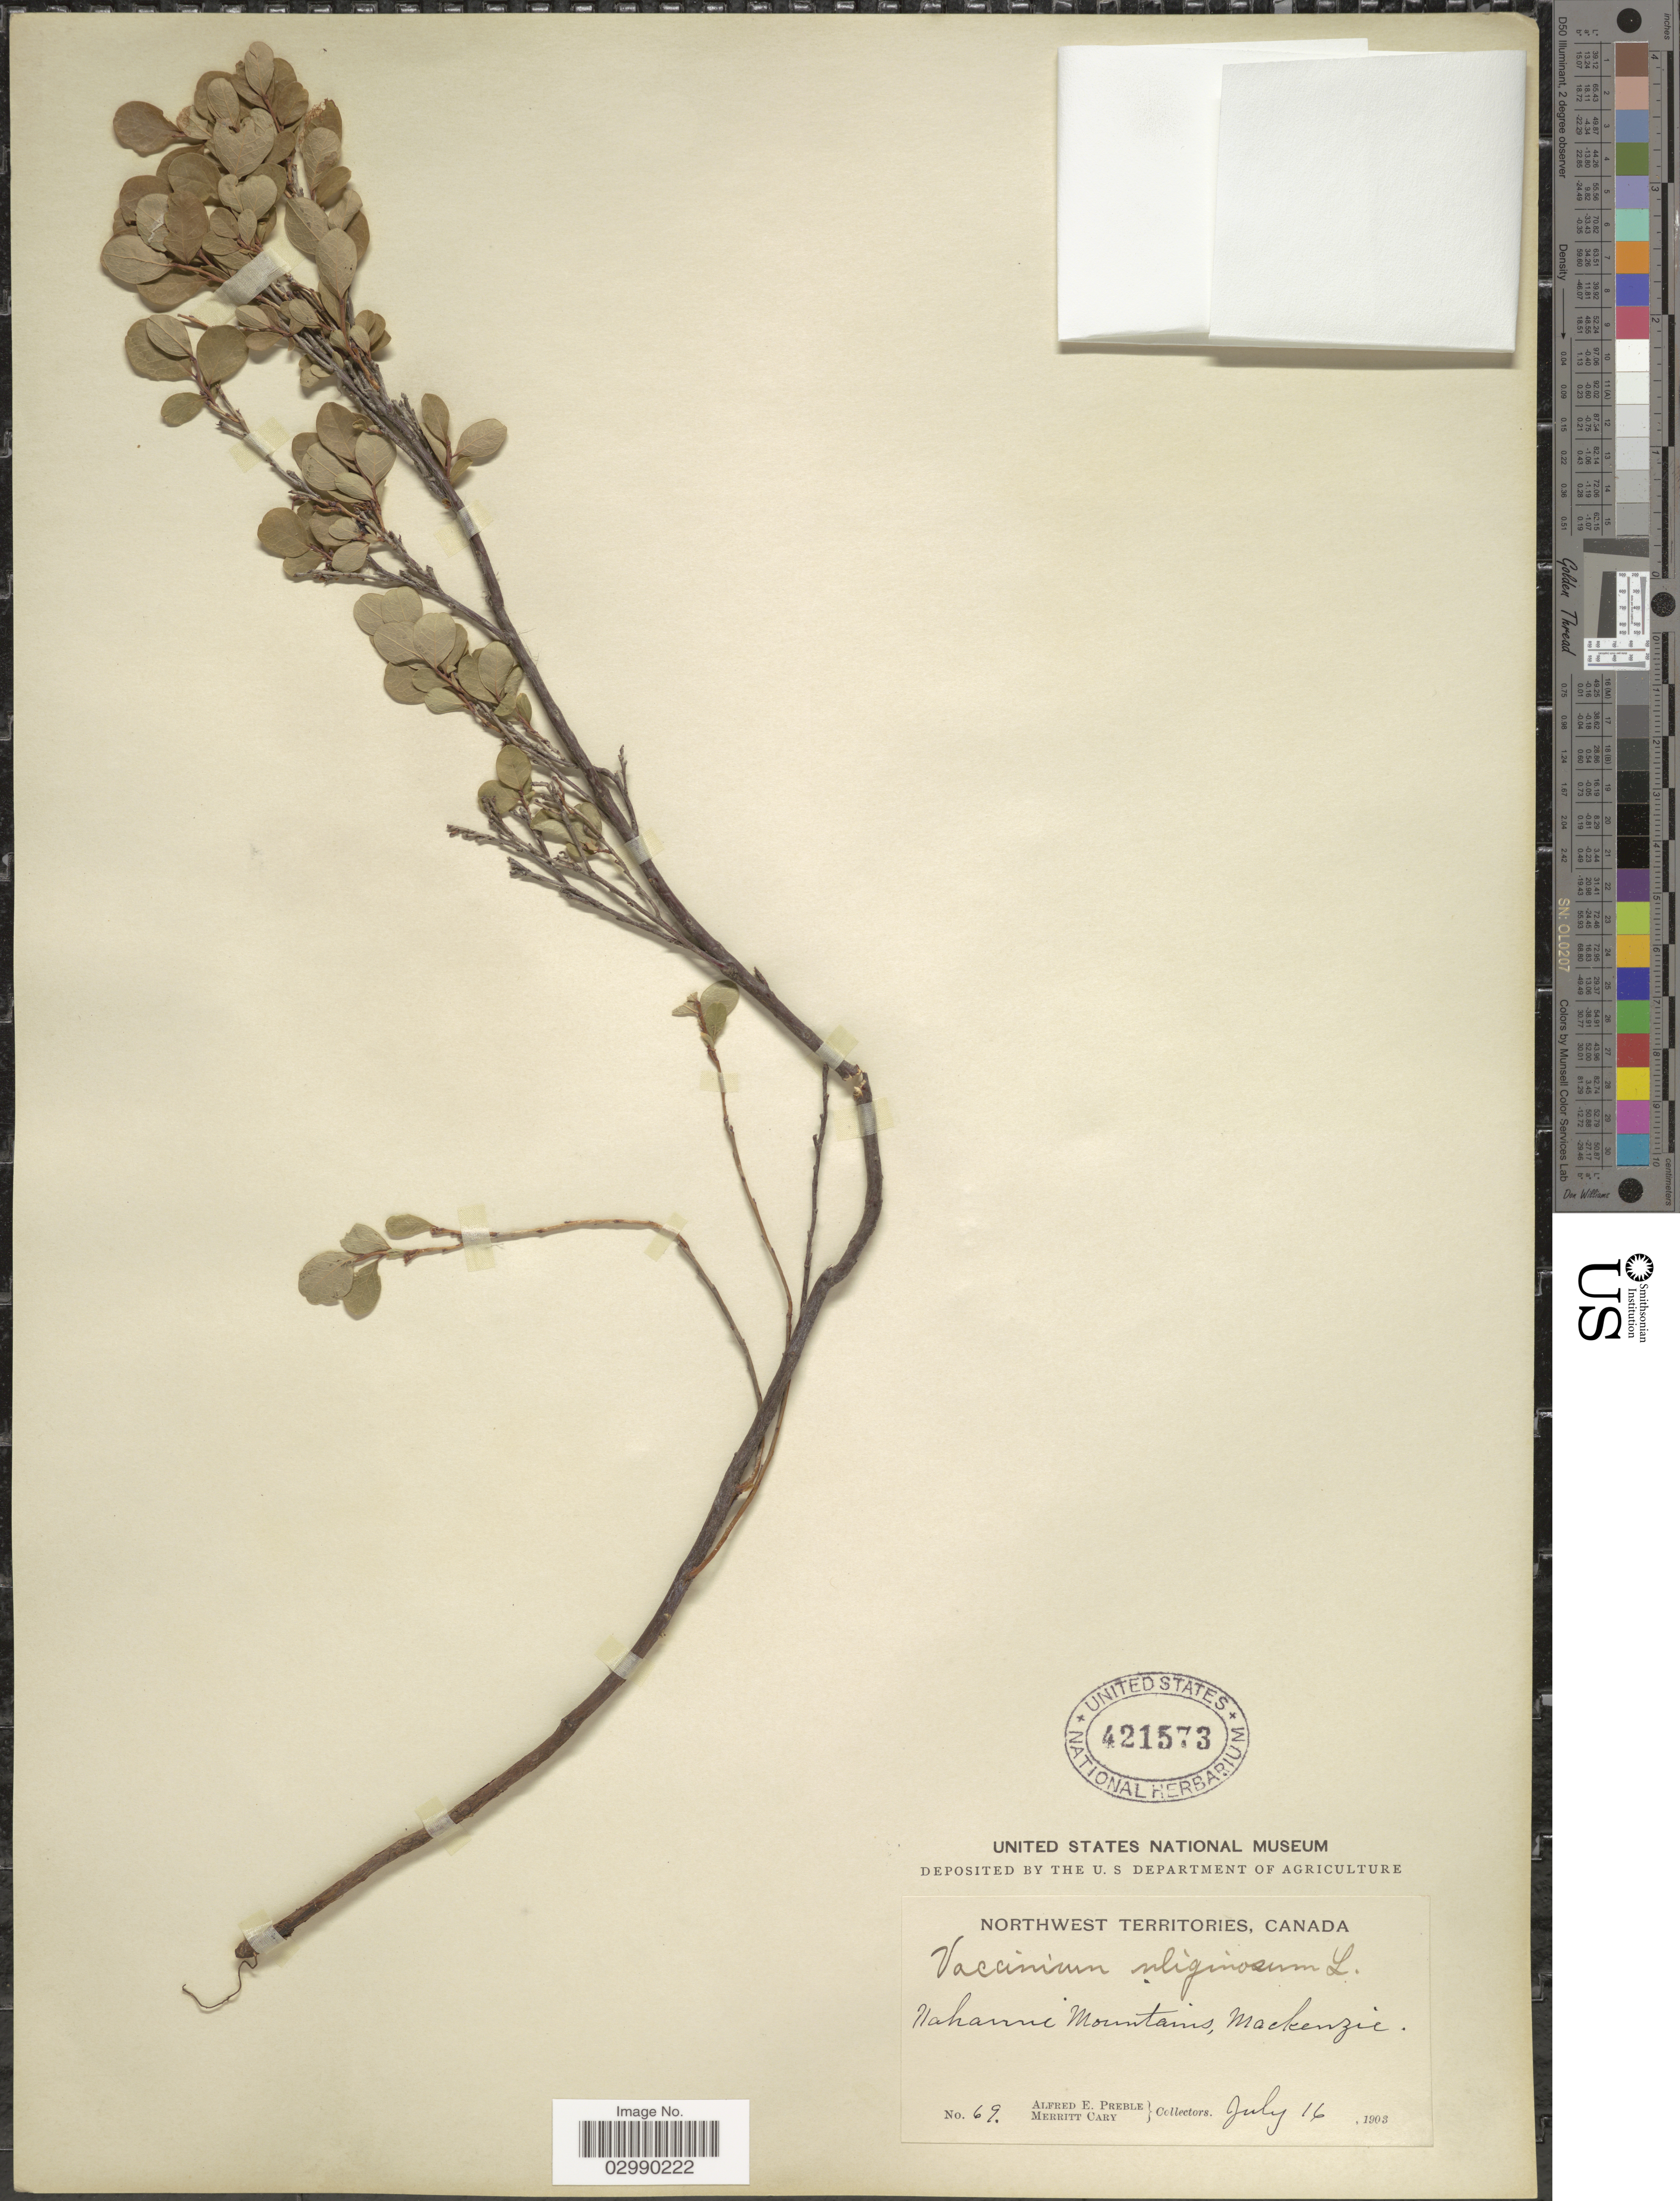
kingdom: Plantae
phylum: Tracheophyta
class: Magnoliopsida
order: Ericales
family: Ericaceae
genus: Vaccinium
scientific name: Vaccinium uliginosum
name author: L.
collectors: A. Preble & C. Merritt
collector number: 69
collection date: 1903-07-16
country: Canada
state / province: Northwest Territories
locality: Nahanni Mountains, Mackenzie.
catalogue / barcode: US 421573